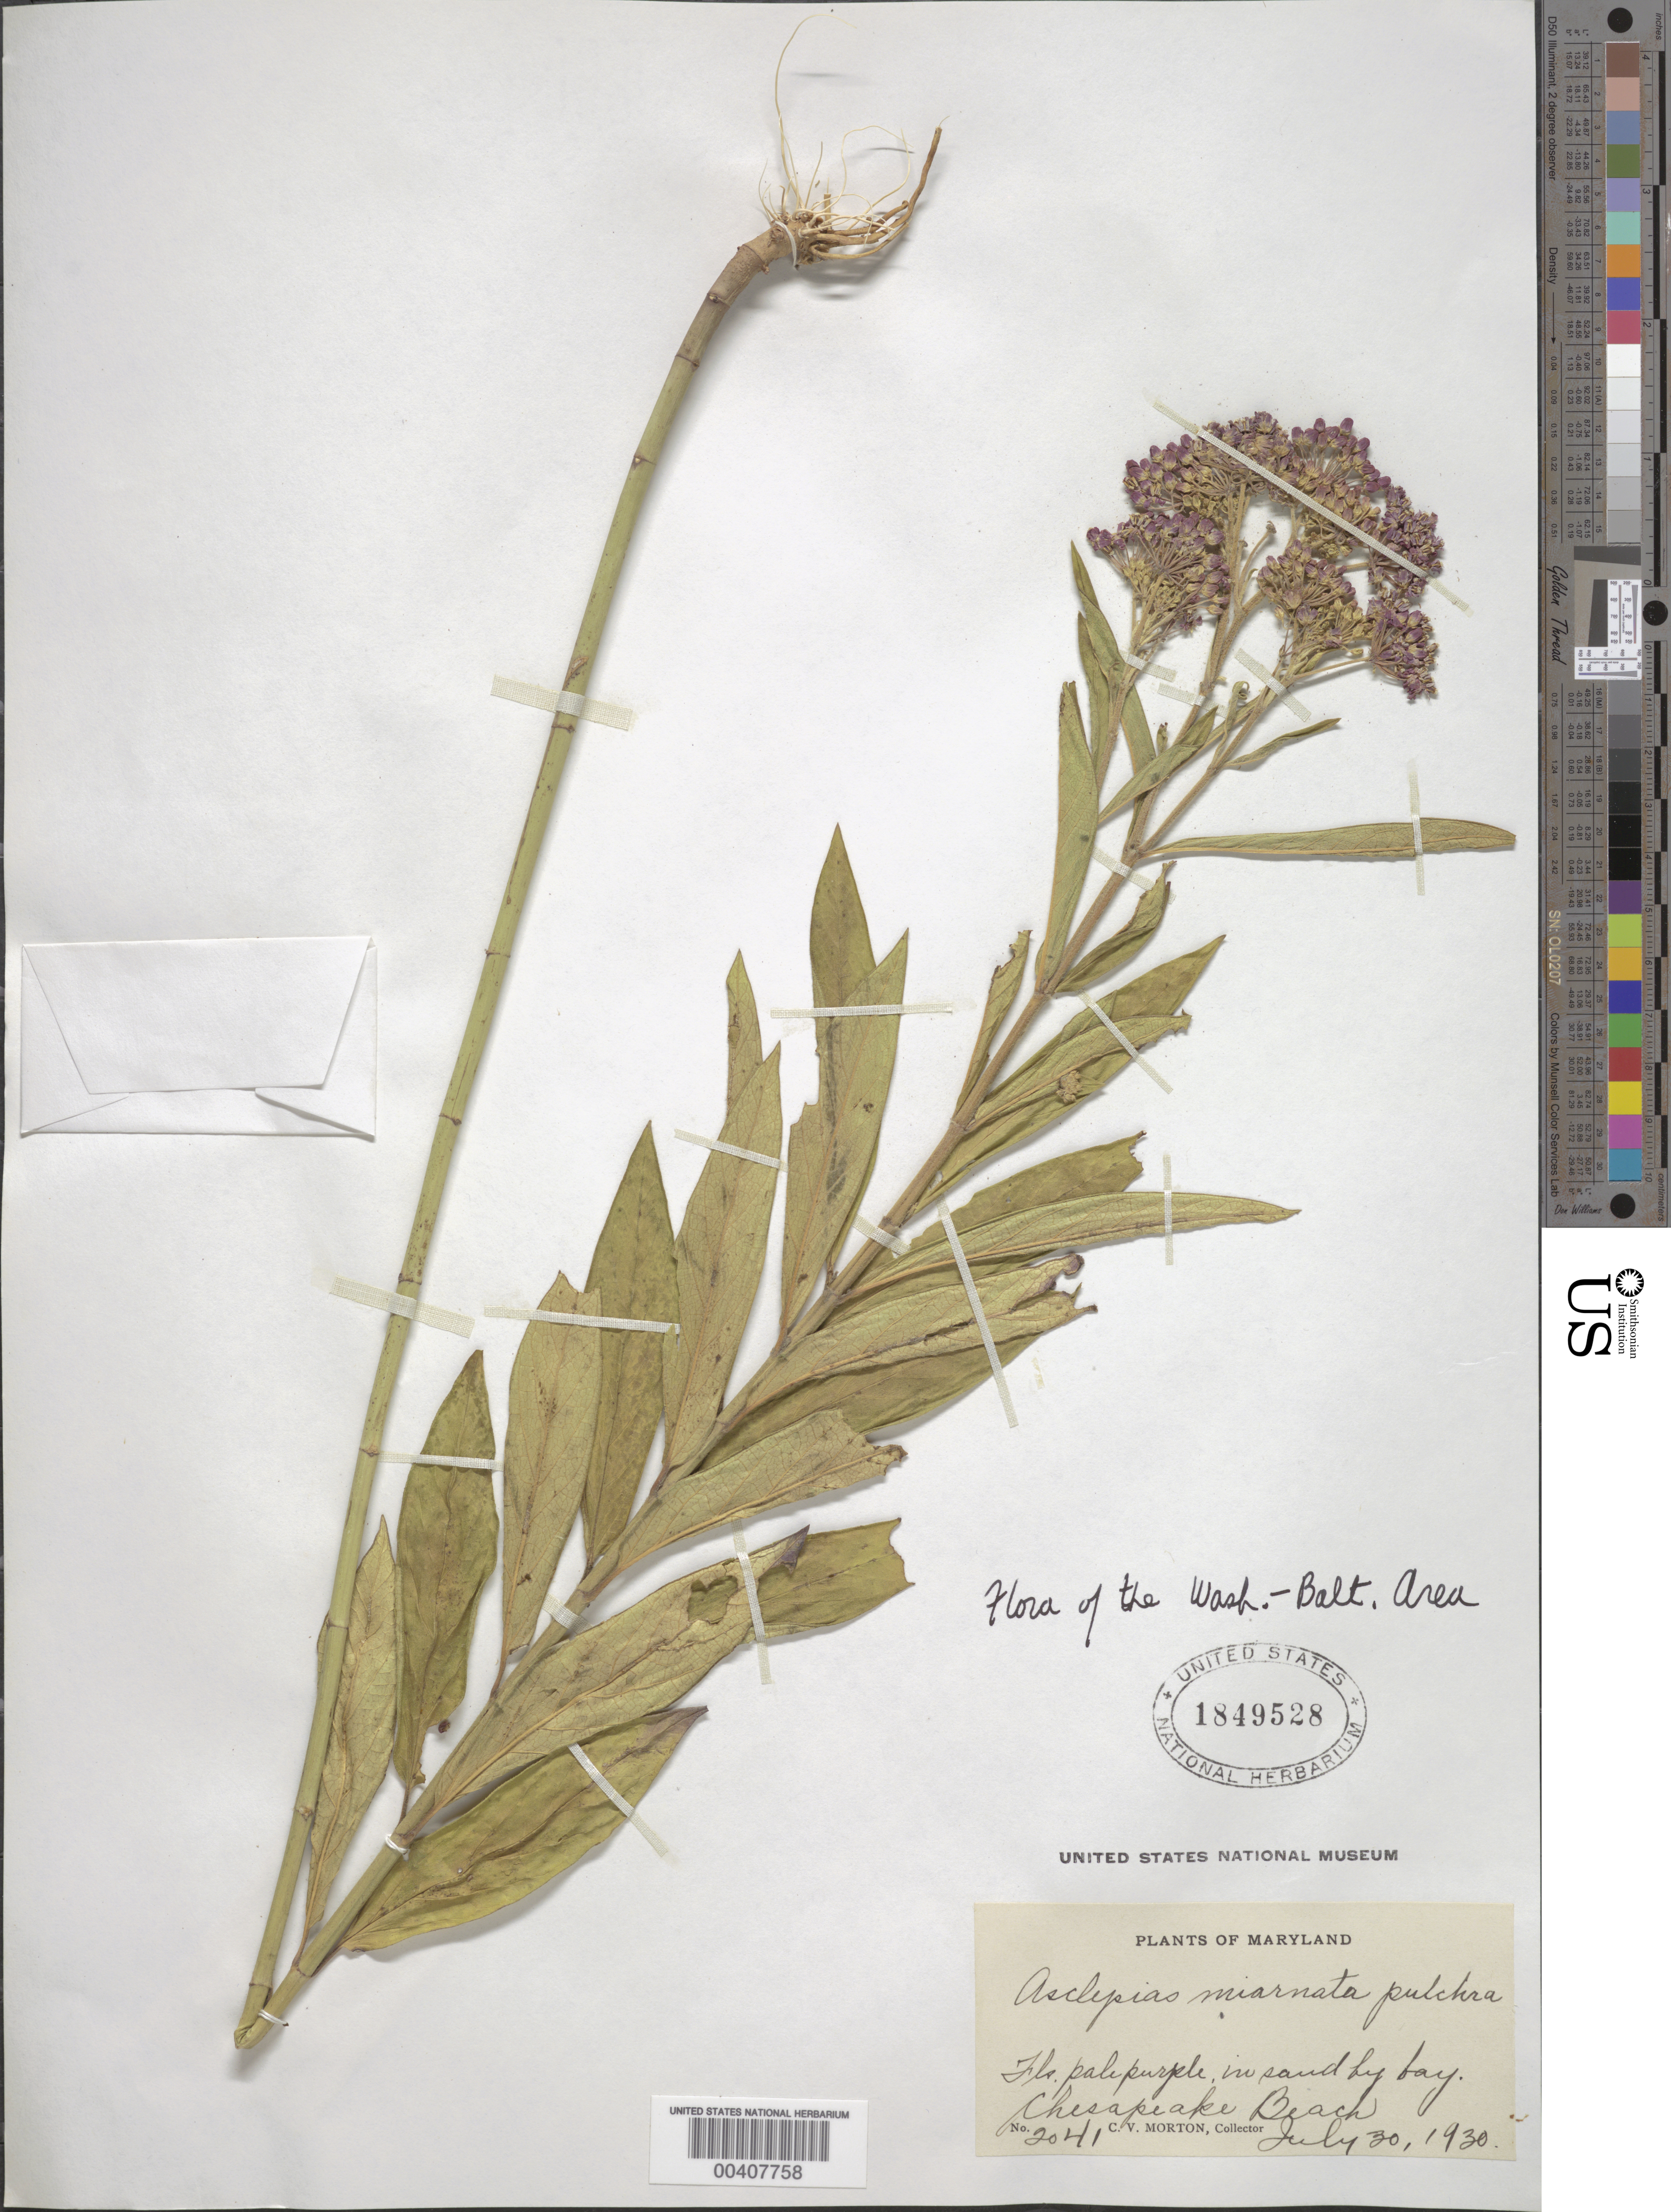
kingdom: Plantae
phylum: Tracheophyta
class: Magnoliopsida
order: Gentianales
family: Apocynaceae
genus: Asclepias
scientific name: Asclepias incarnata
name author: L.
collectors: C. V. Morton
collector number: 2041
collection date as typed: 30 Jul 1930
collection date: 1930-07-30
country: United States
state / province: Maryland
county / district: Calvert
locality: Chesapeake Beach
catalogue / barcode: US 1849528